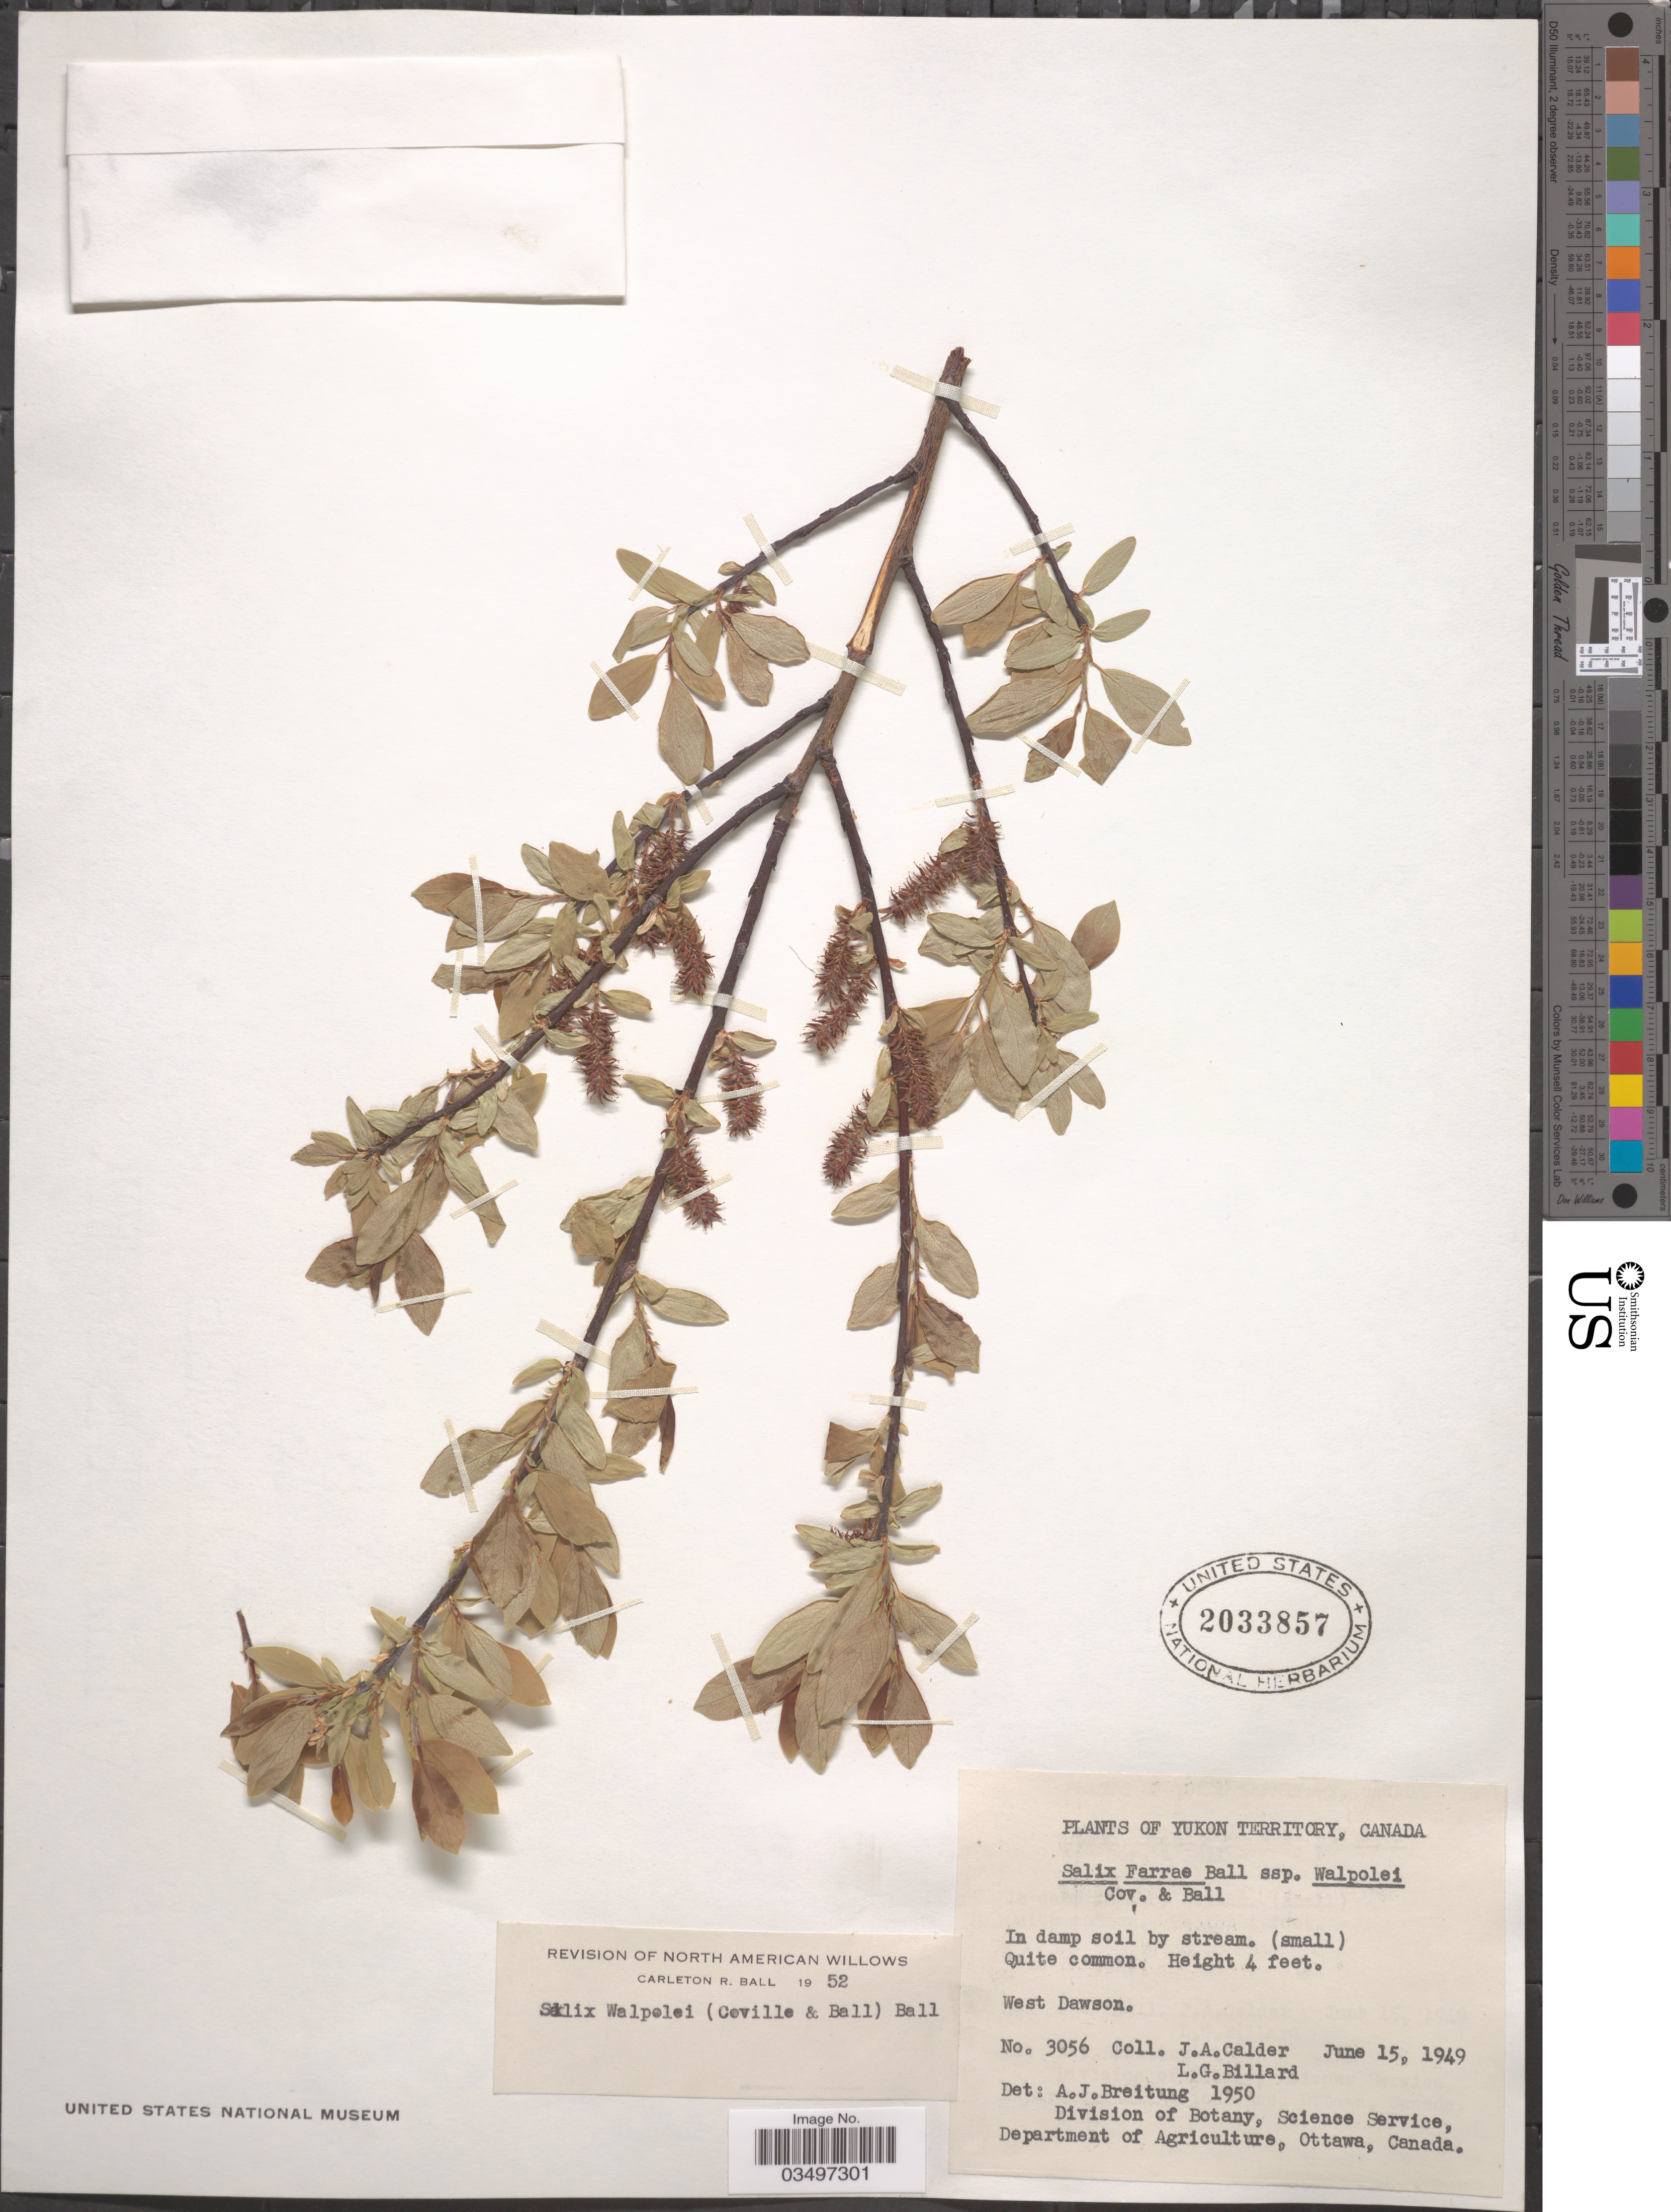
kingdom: Plantae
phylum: Tracheophyta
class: Magnoliopsida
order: Malpighiales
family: Salicaceae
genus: Salix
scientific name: Salix farrae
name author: C.R. Ball in Standl.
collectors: J. A. Calder & L. Billard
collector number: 3056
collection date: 1949-06-15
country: Canada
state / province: Yukon Territory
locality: West Dawson.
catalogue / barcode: US 2033857